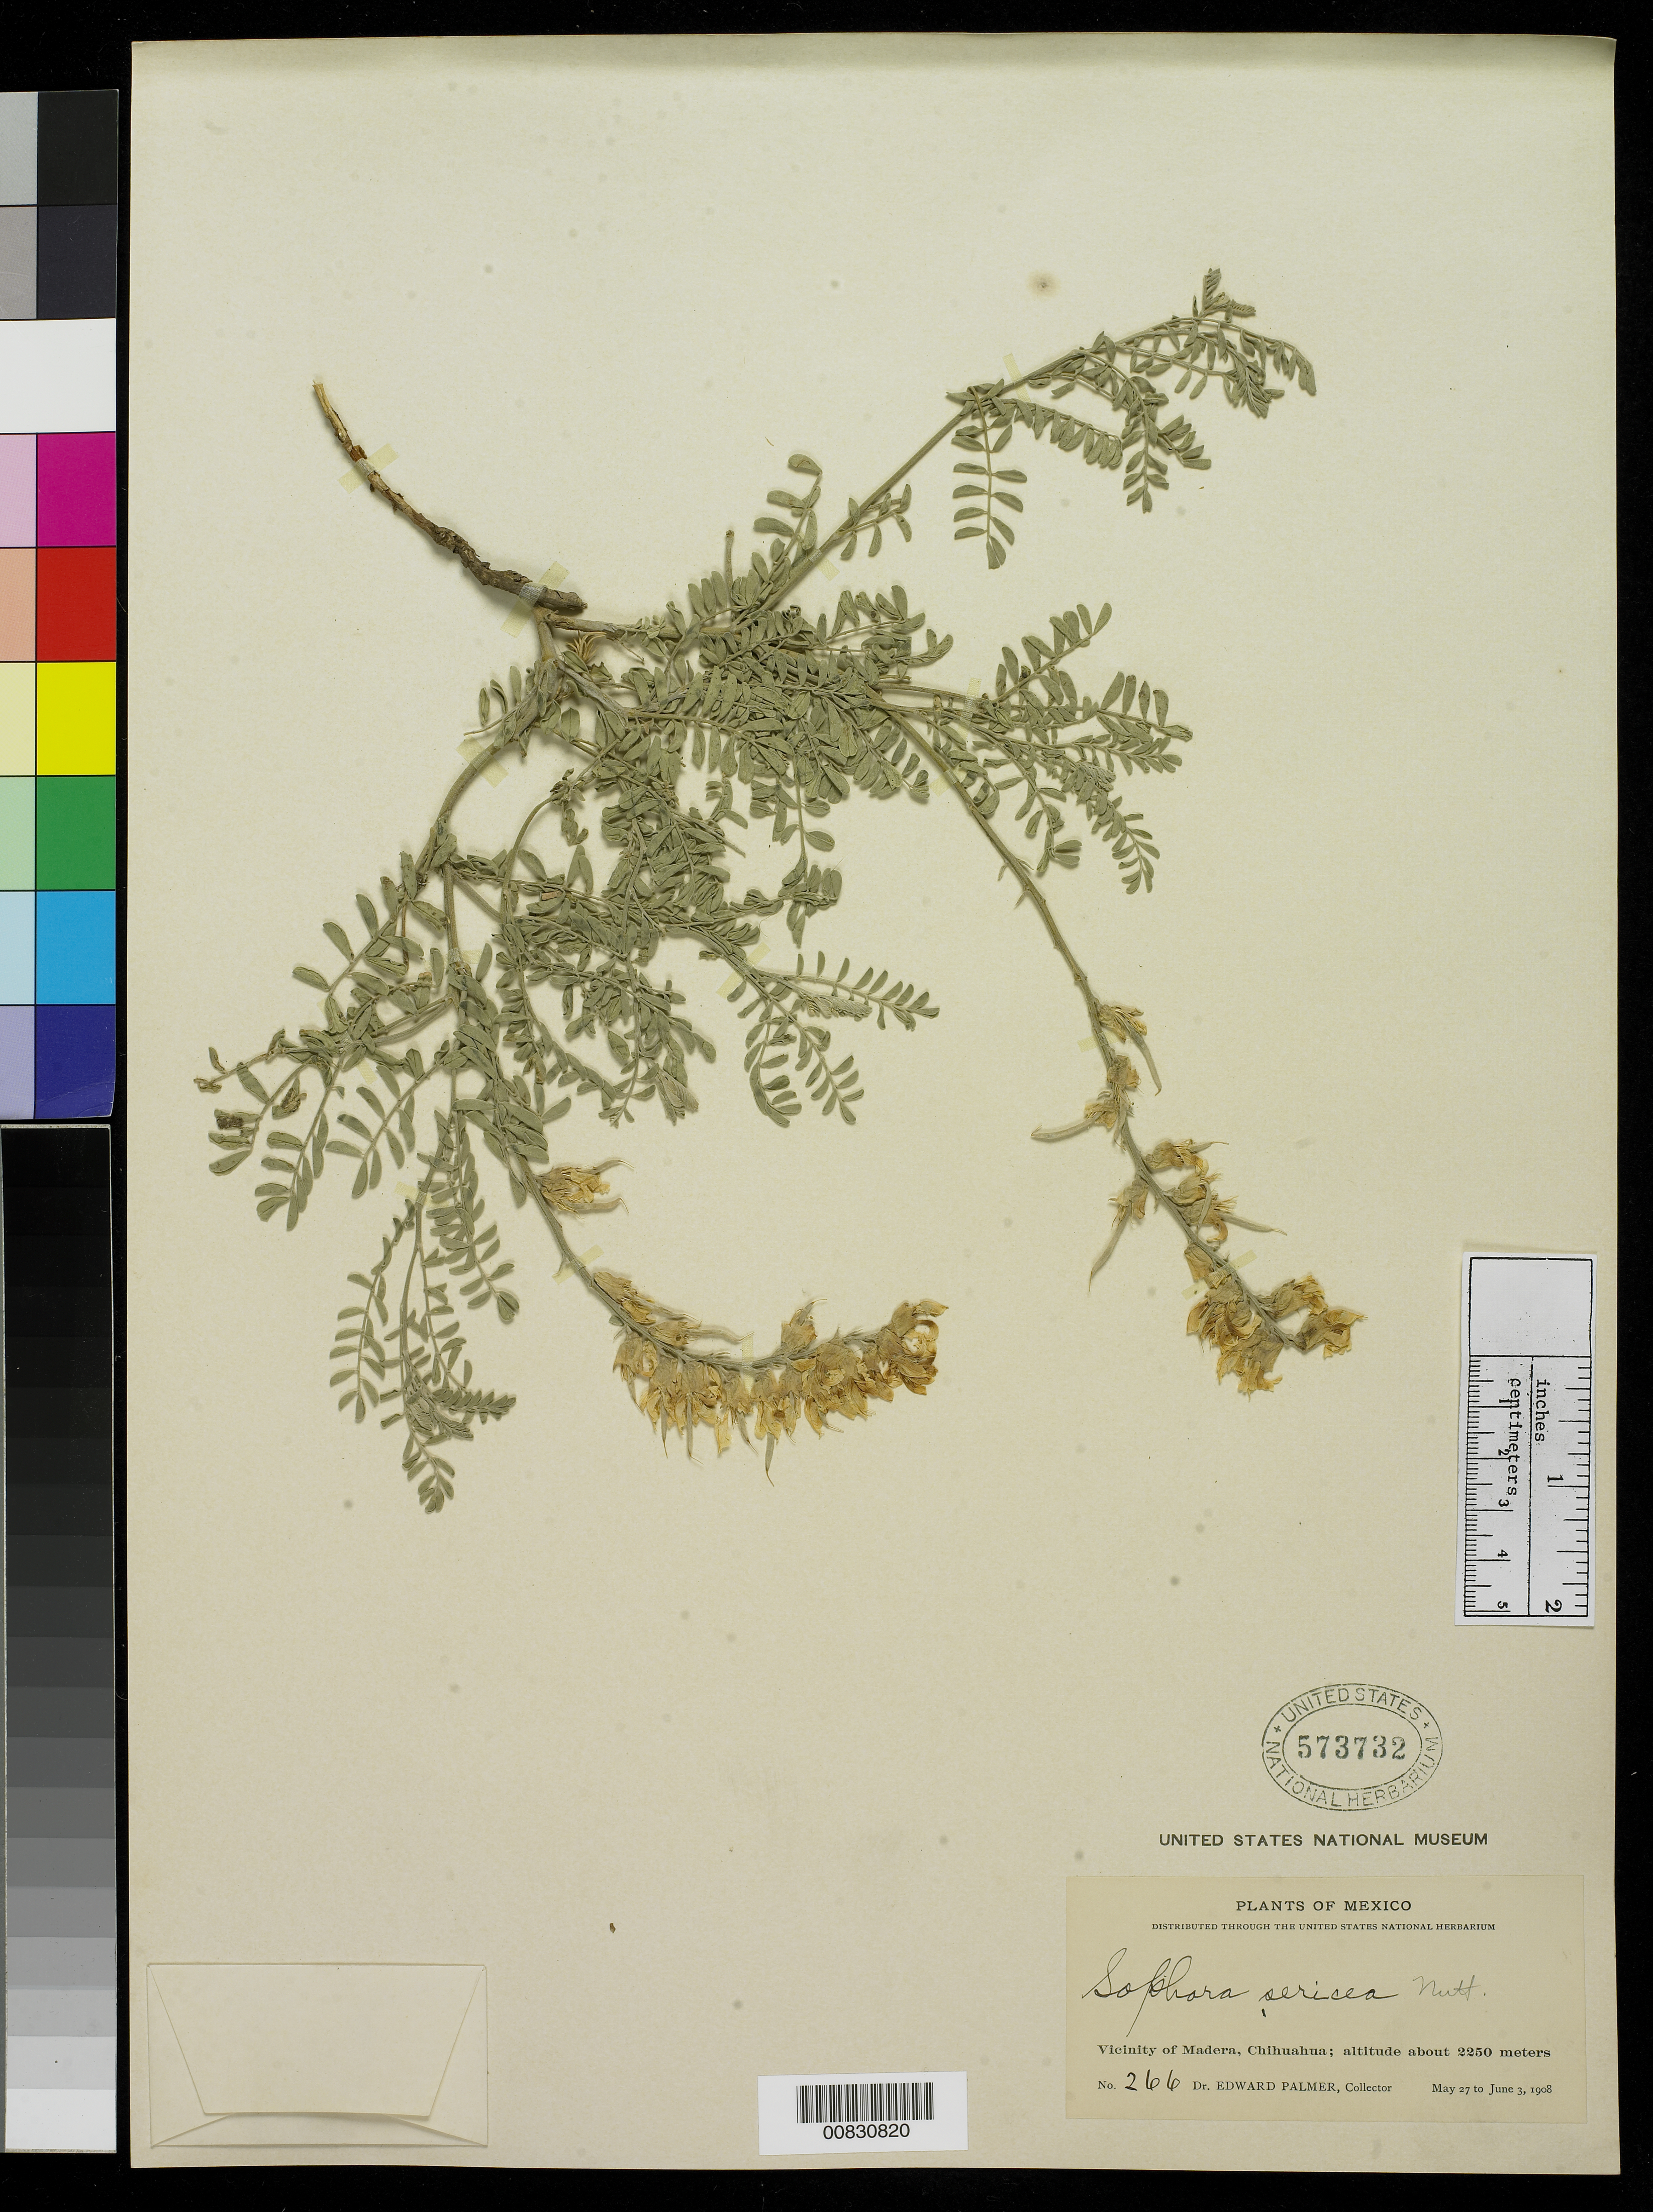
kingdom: Plantae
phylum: Tracheophyta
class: Magnoliopsida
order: Fabales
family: Fabaceae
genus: Sophora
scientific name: Sophora nuttalliana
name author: B.L. Turner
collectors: E. Palmer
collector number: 266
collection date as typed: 27 May 1908 to 03 Jun 1908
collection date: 1908-05-27/1908-06-03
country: Mexico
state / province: Chihuahua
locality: Vicinity of Madera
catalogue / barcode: US 573732